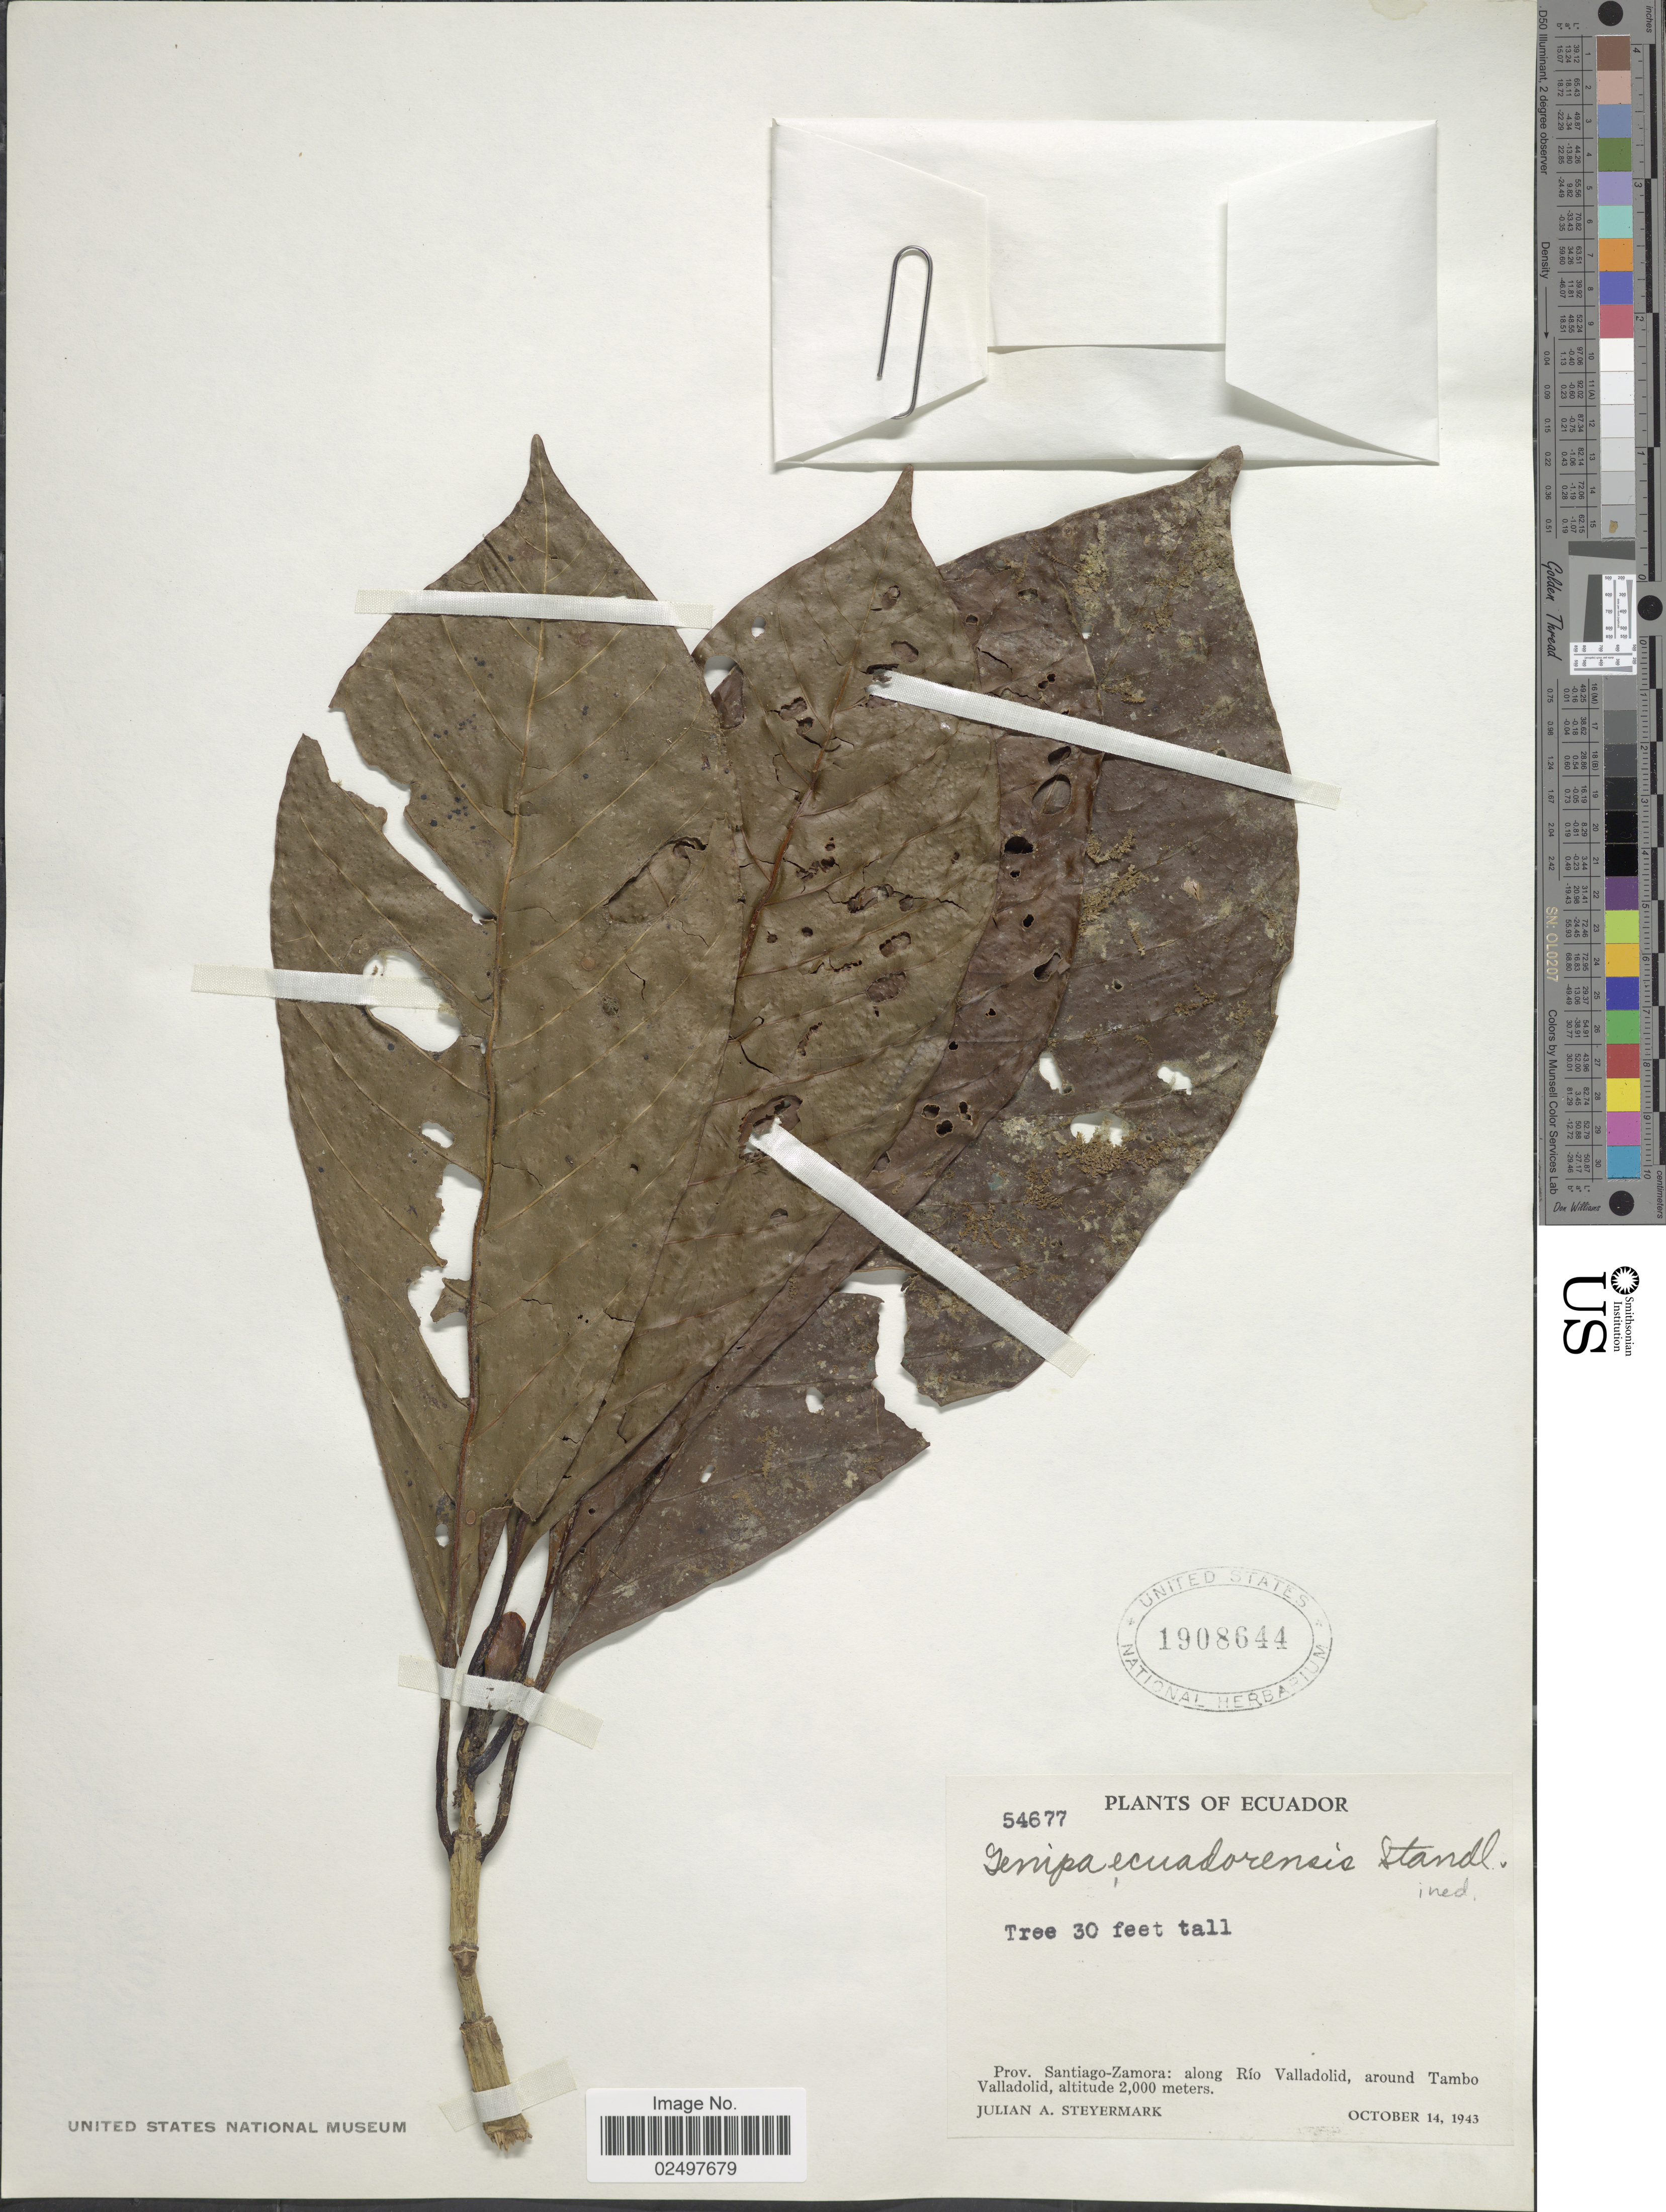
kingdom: Plantae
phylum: Tracheophyta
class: Magnoliopsida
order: Gentianales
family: Rubiaceae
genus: Genipa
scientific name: Genipa sp.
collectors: J. Steyermark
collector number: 54677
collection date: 1943-10-14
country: Ecuador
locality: Prov. Santiago-Zamora: along Rio valladolid, around Tambo Valladolid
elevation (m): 2000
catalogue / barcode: US 1908644